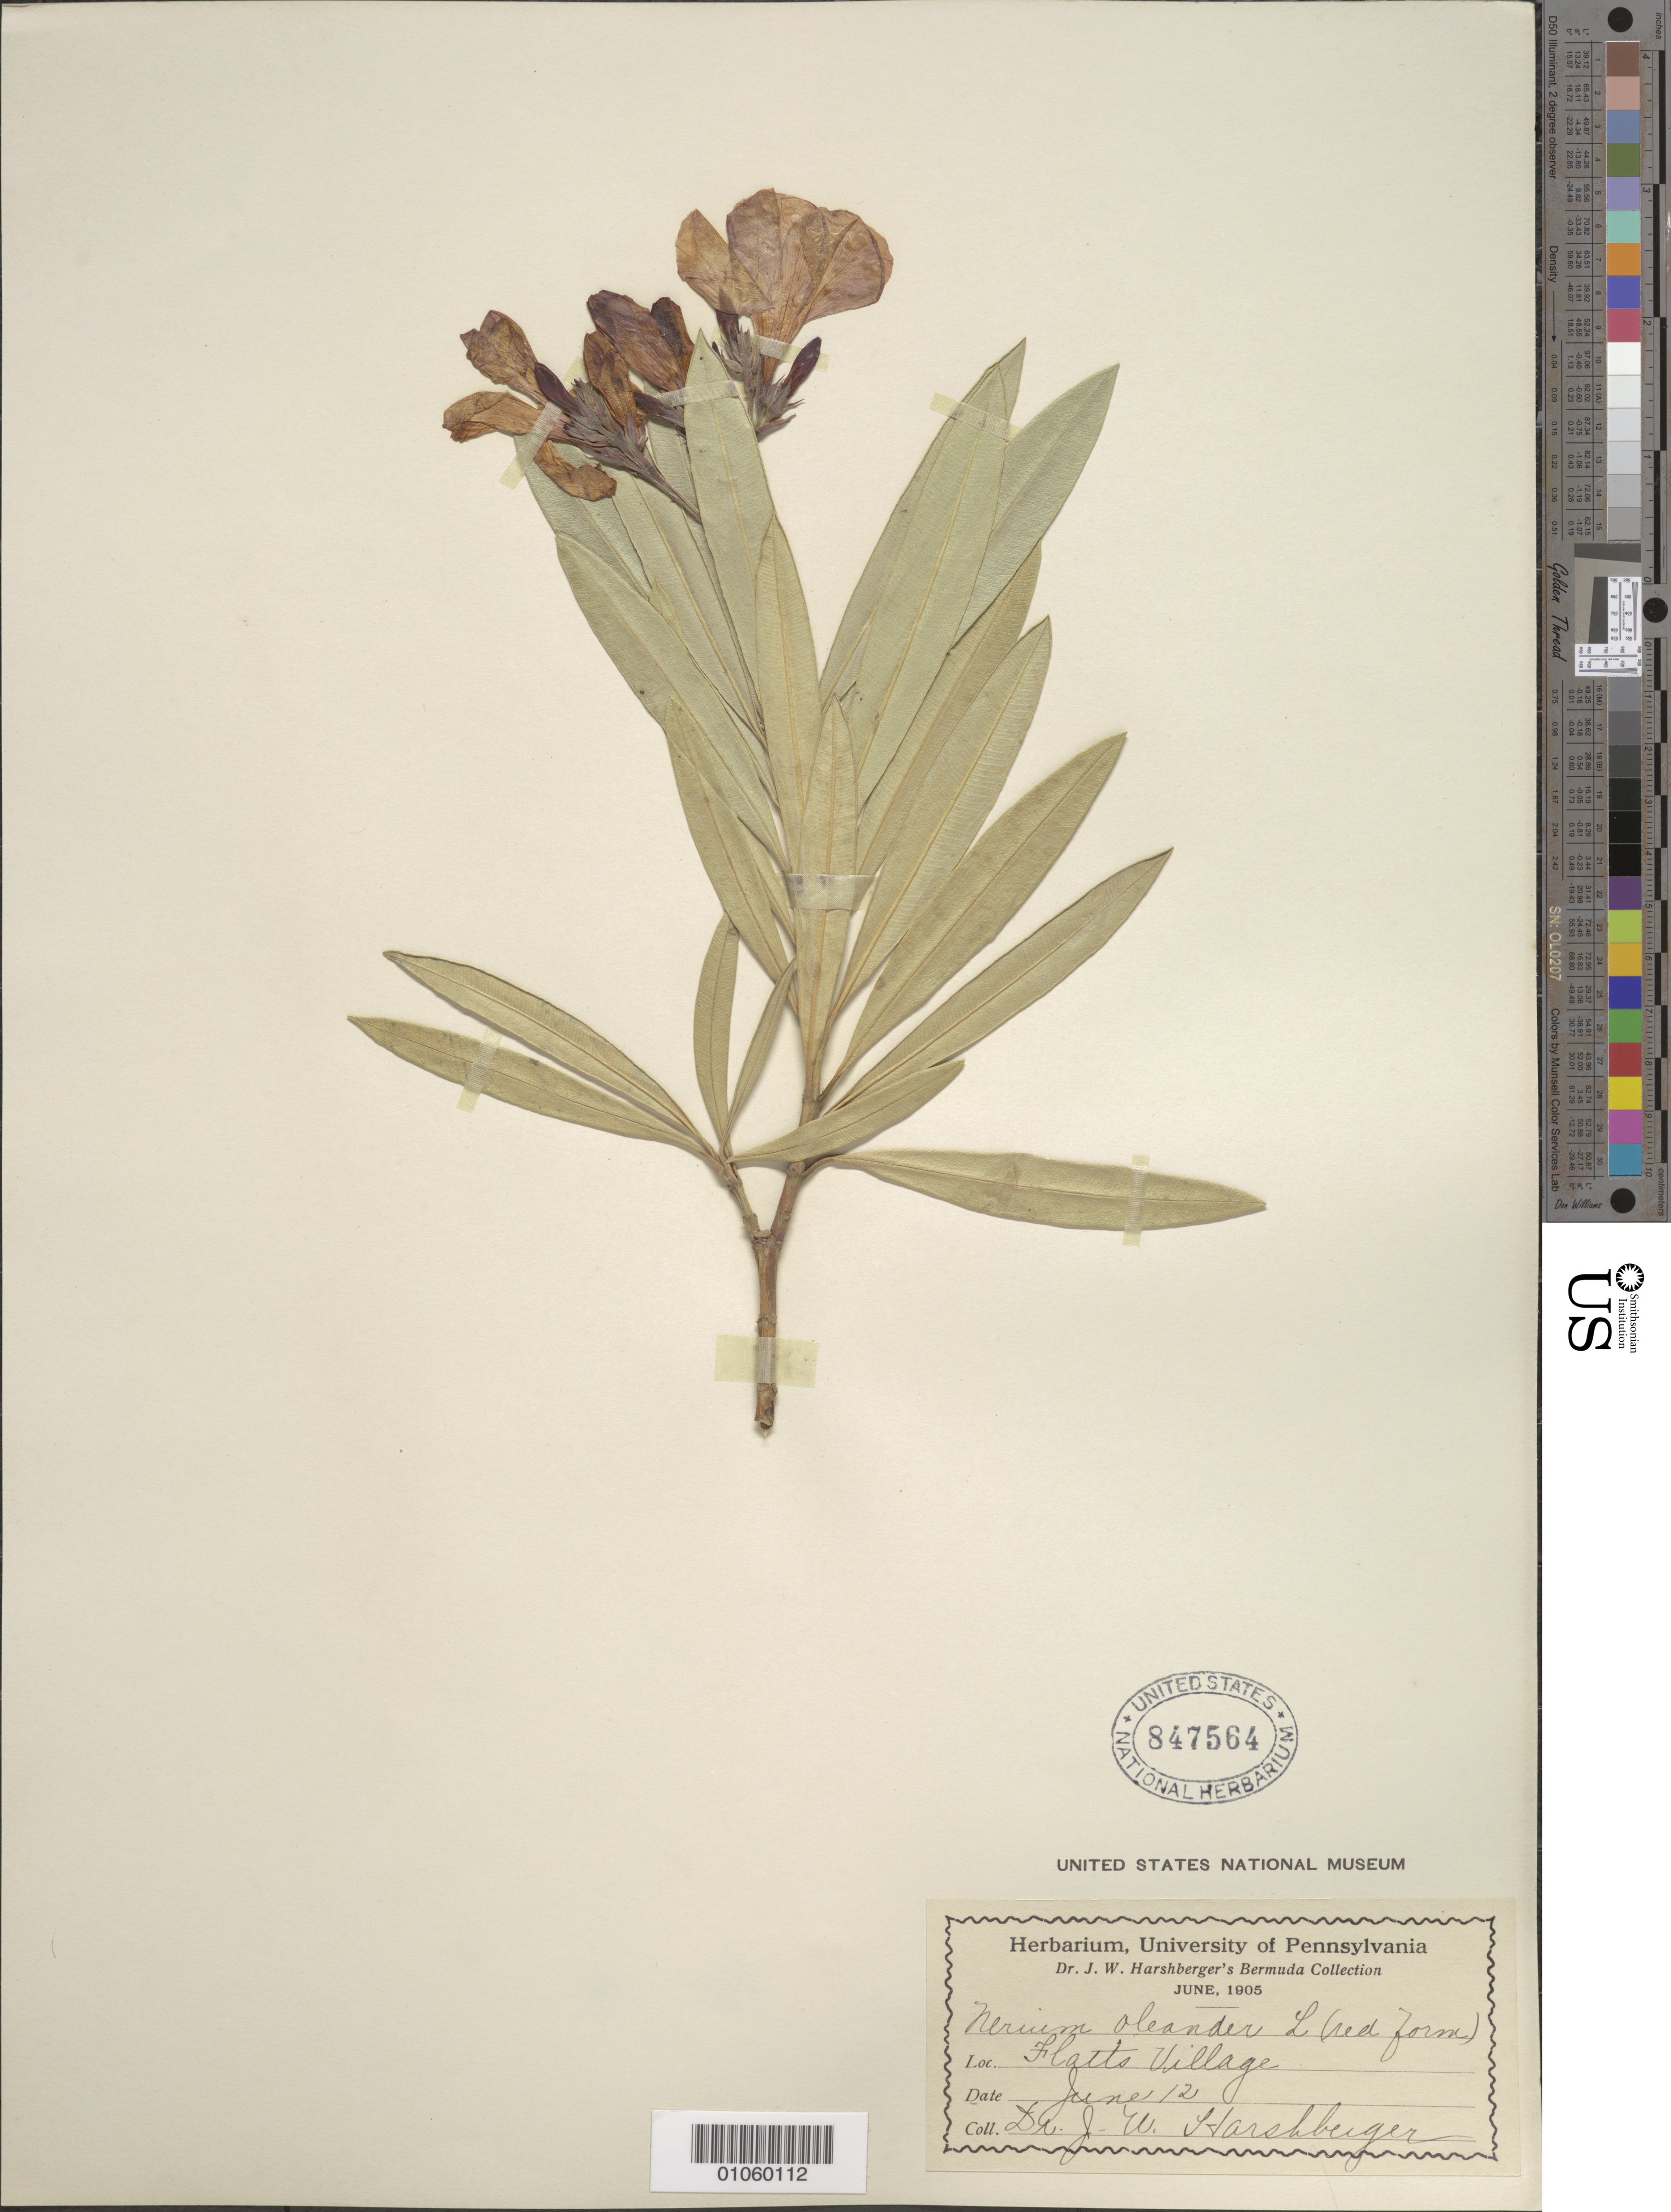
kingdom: Plantae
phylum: Tracheophyta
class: Magnoliopsida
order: Gentianales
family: Apocynaceae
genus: Nerium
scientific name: Nerium oleander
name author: L.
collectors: J. W. Harshberger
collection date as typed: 12 Jun 1905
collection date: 1905-06-12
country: Bermuda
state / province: Hamilton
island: Bermuda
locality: Flatts Village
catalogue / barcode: US 847564